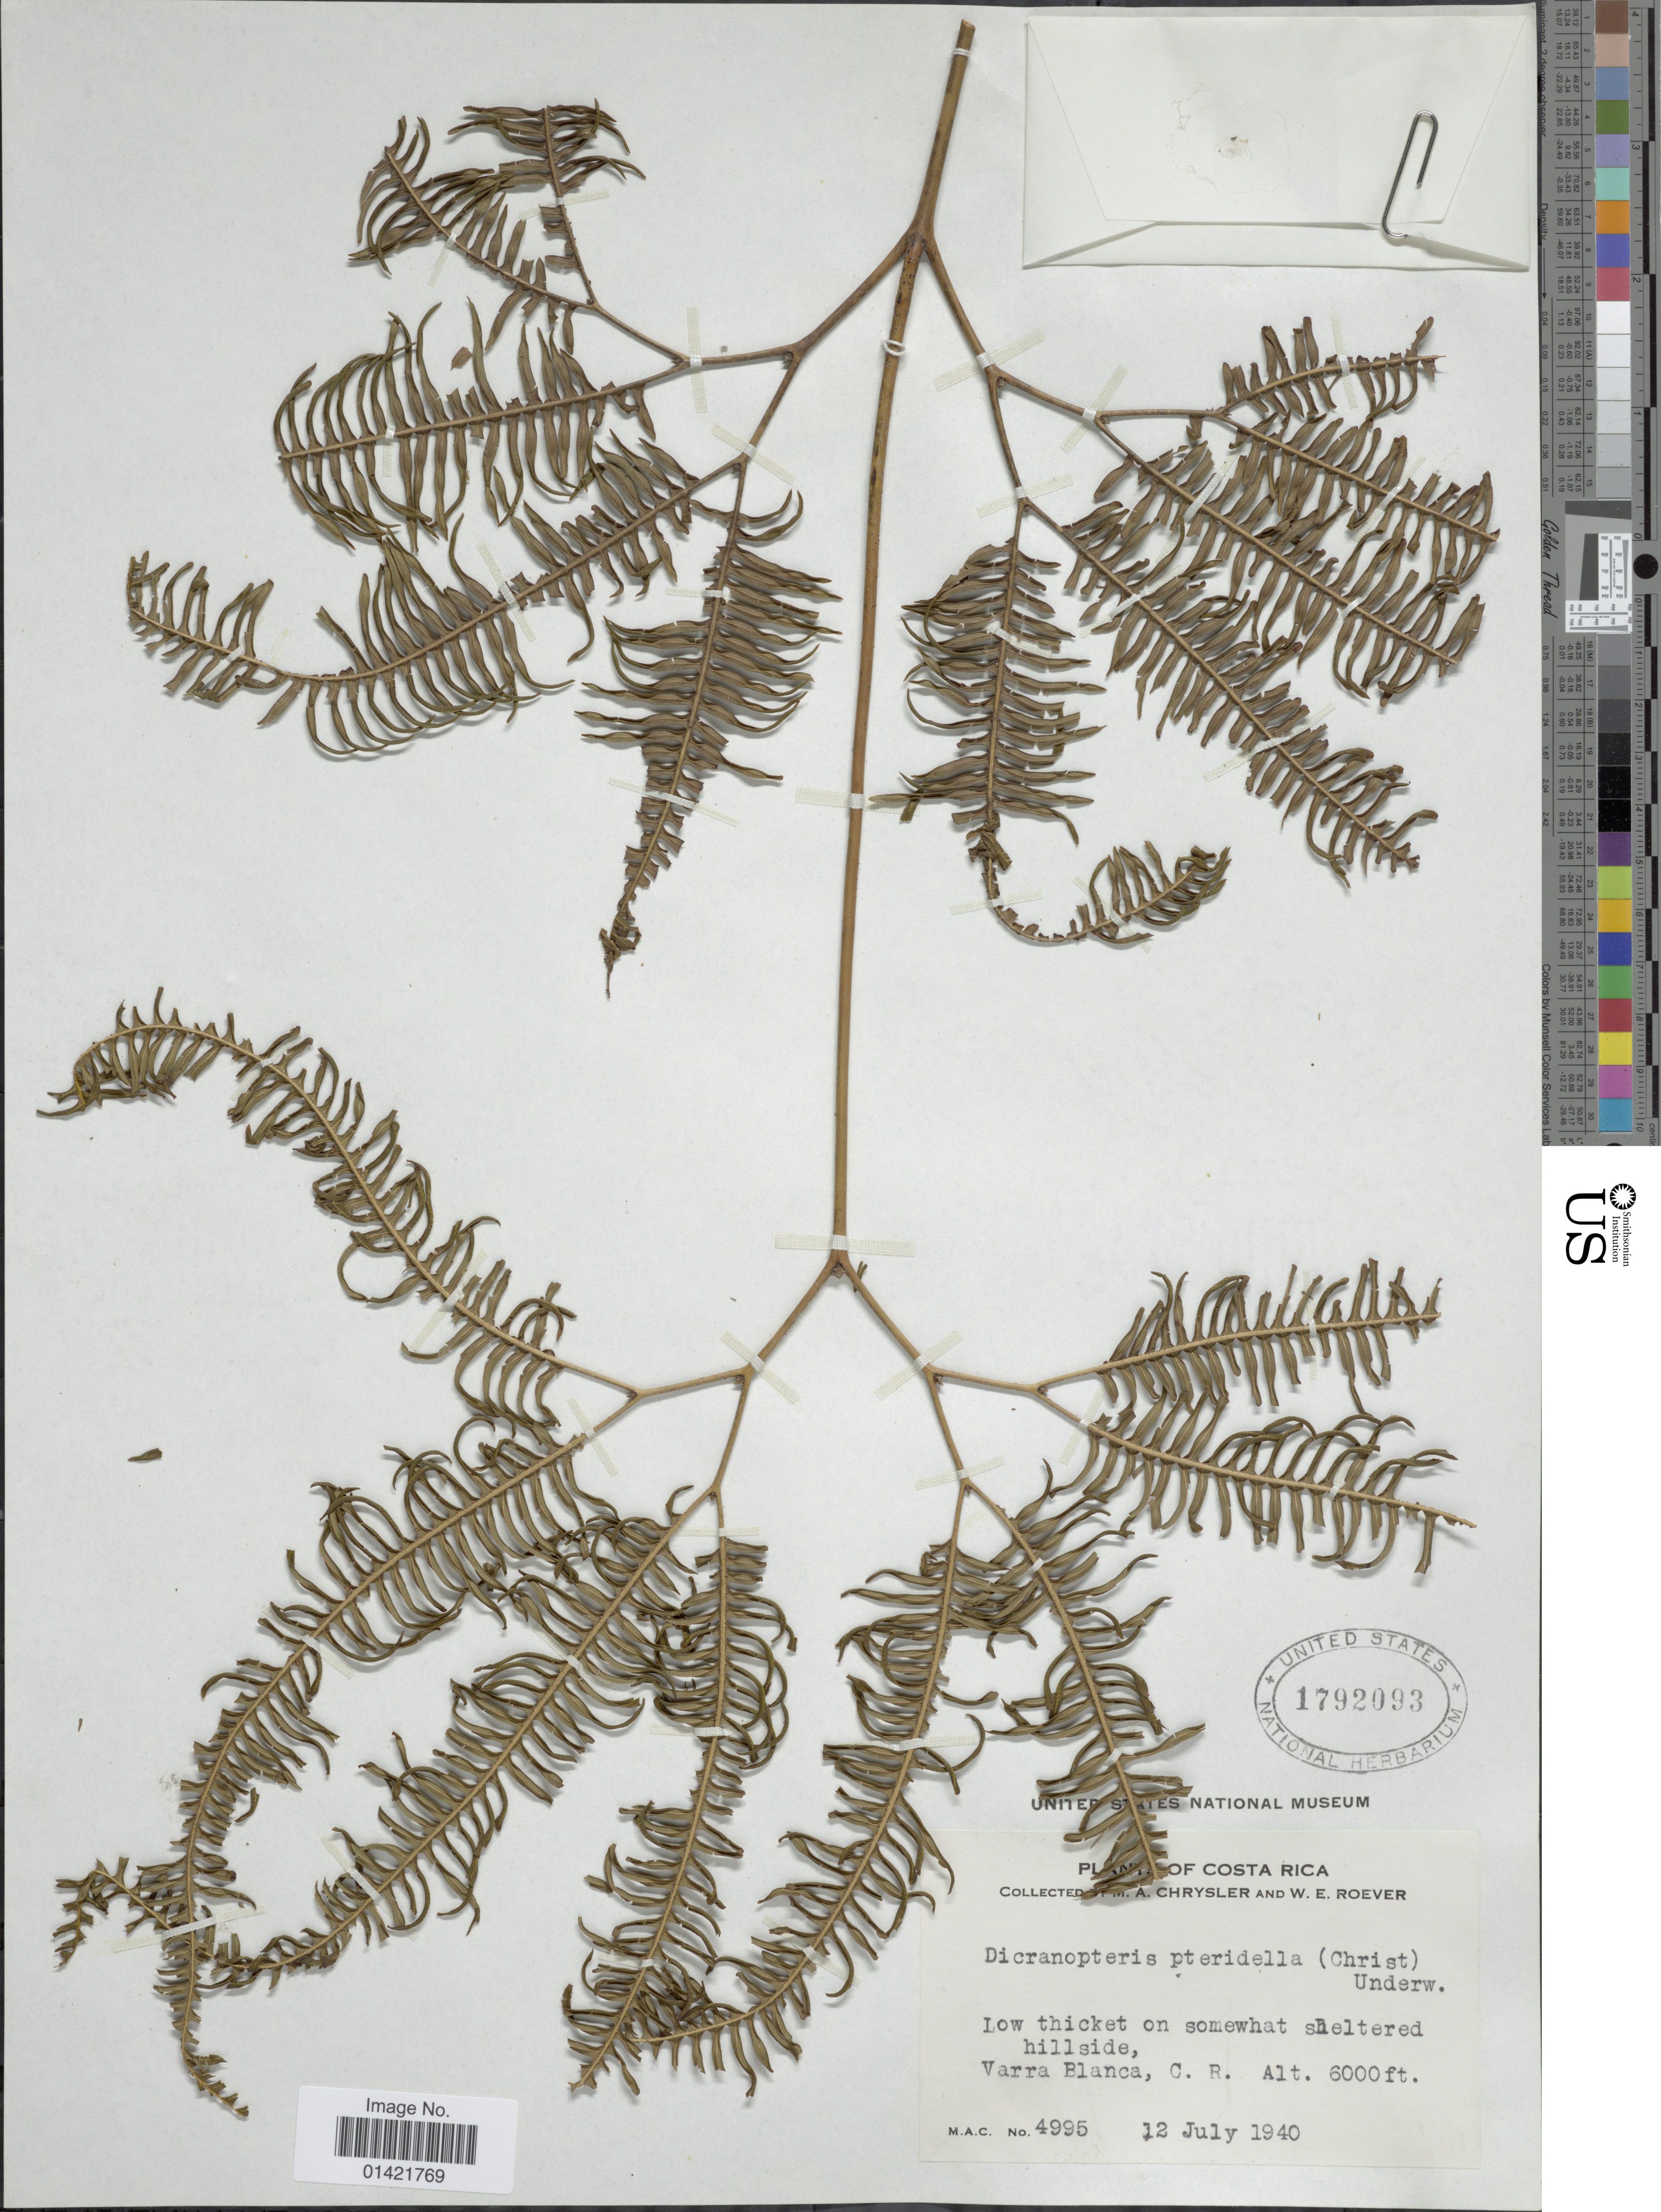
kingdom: Plantae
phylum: Tracheophyta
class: Polypodiopsida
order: Gleicheniales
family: Gleicheniaceae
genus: Sticherus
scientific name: Sticherus pteridellus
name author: (Christ) Copel.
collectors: M. A. Chrysler & W. Roever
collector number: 4995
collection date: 1940-07-12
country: Costa Rica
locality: Varra Blanca, C. R.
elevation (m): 1829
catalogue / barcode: US 1792093